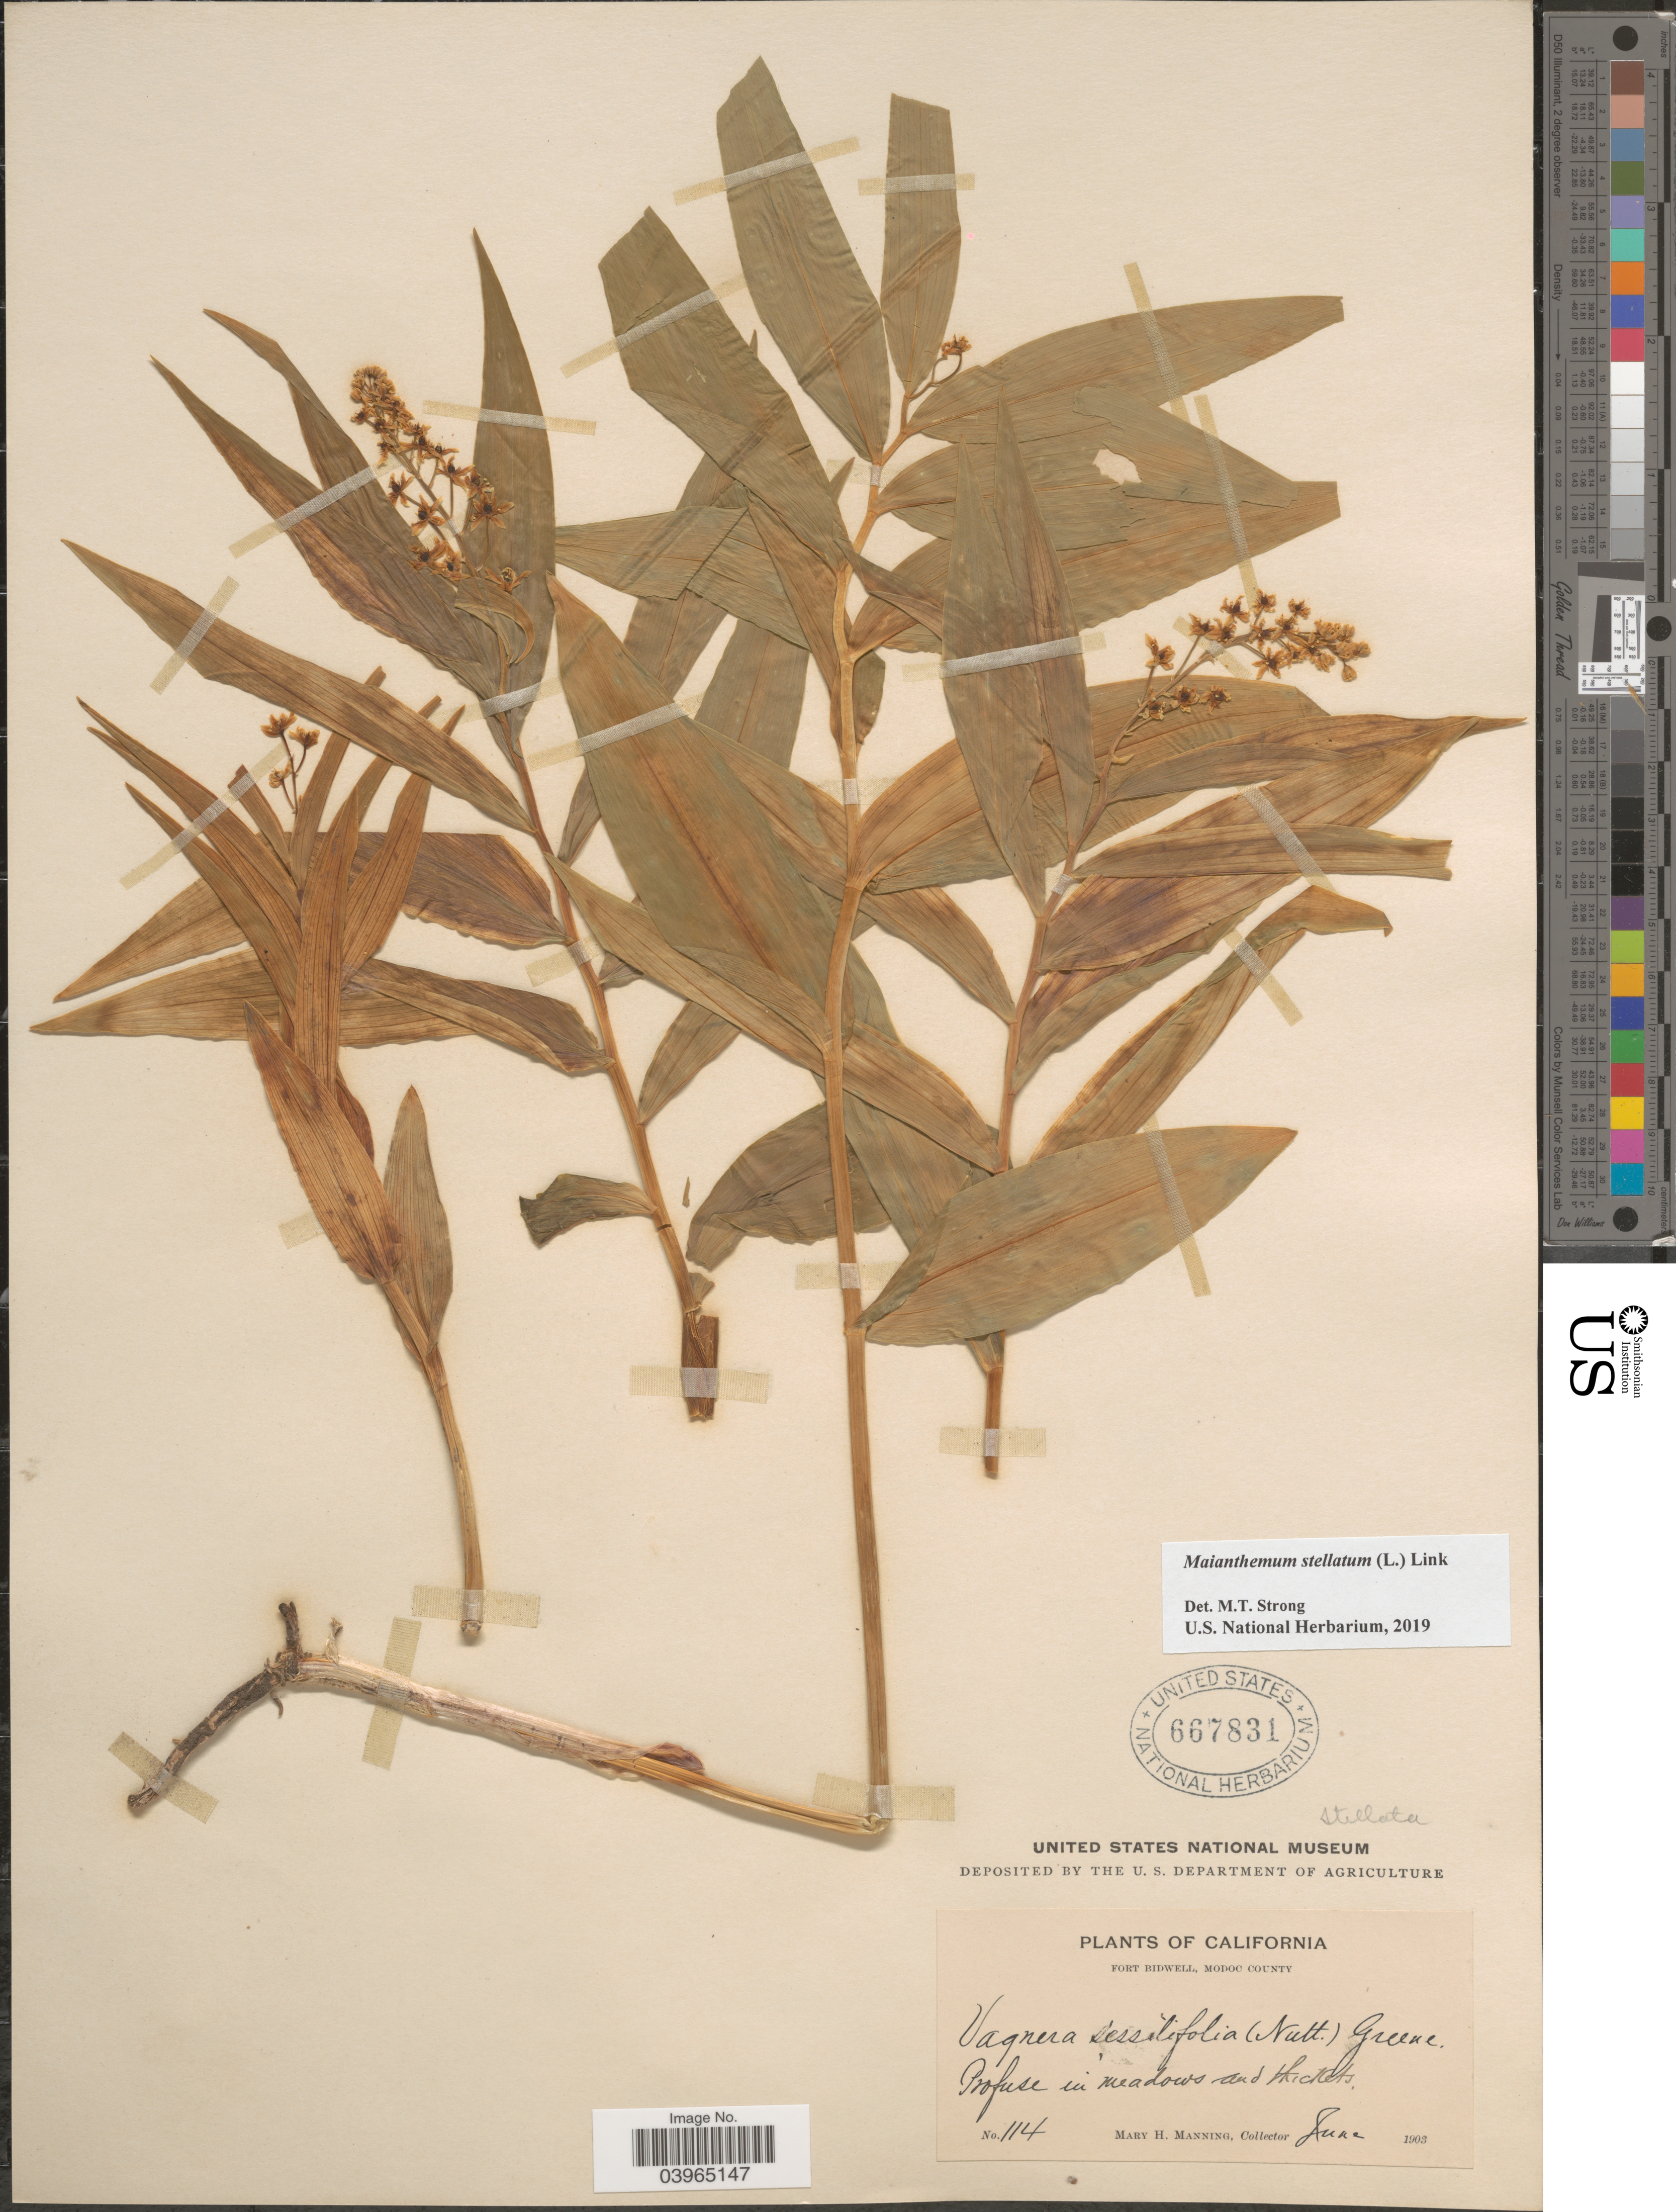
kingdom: Plantae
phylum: Tracheophyta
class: Liliopsida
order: Asparagales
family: Asparagaceae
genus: Maianthemum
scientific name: Maianthemum stellatum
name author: (L.) Link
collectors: M. Manning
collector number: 114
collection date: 1903-06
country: United States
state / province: California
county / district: Modoc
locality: Fort bidwell, Modoc County. Profuse in meadows and thickets.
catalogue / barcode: US 667831